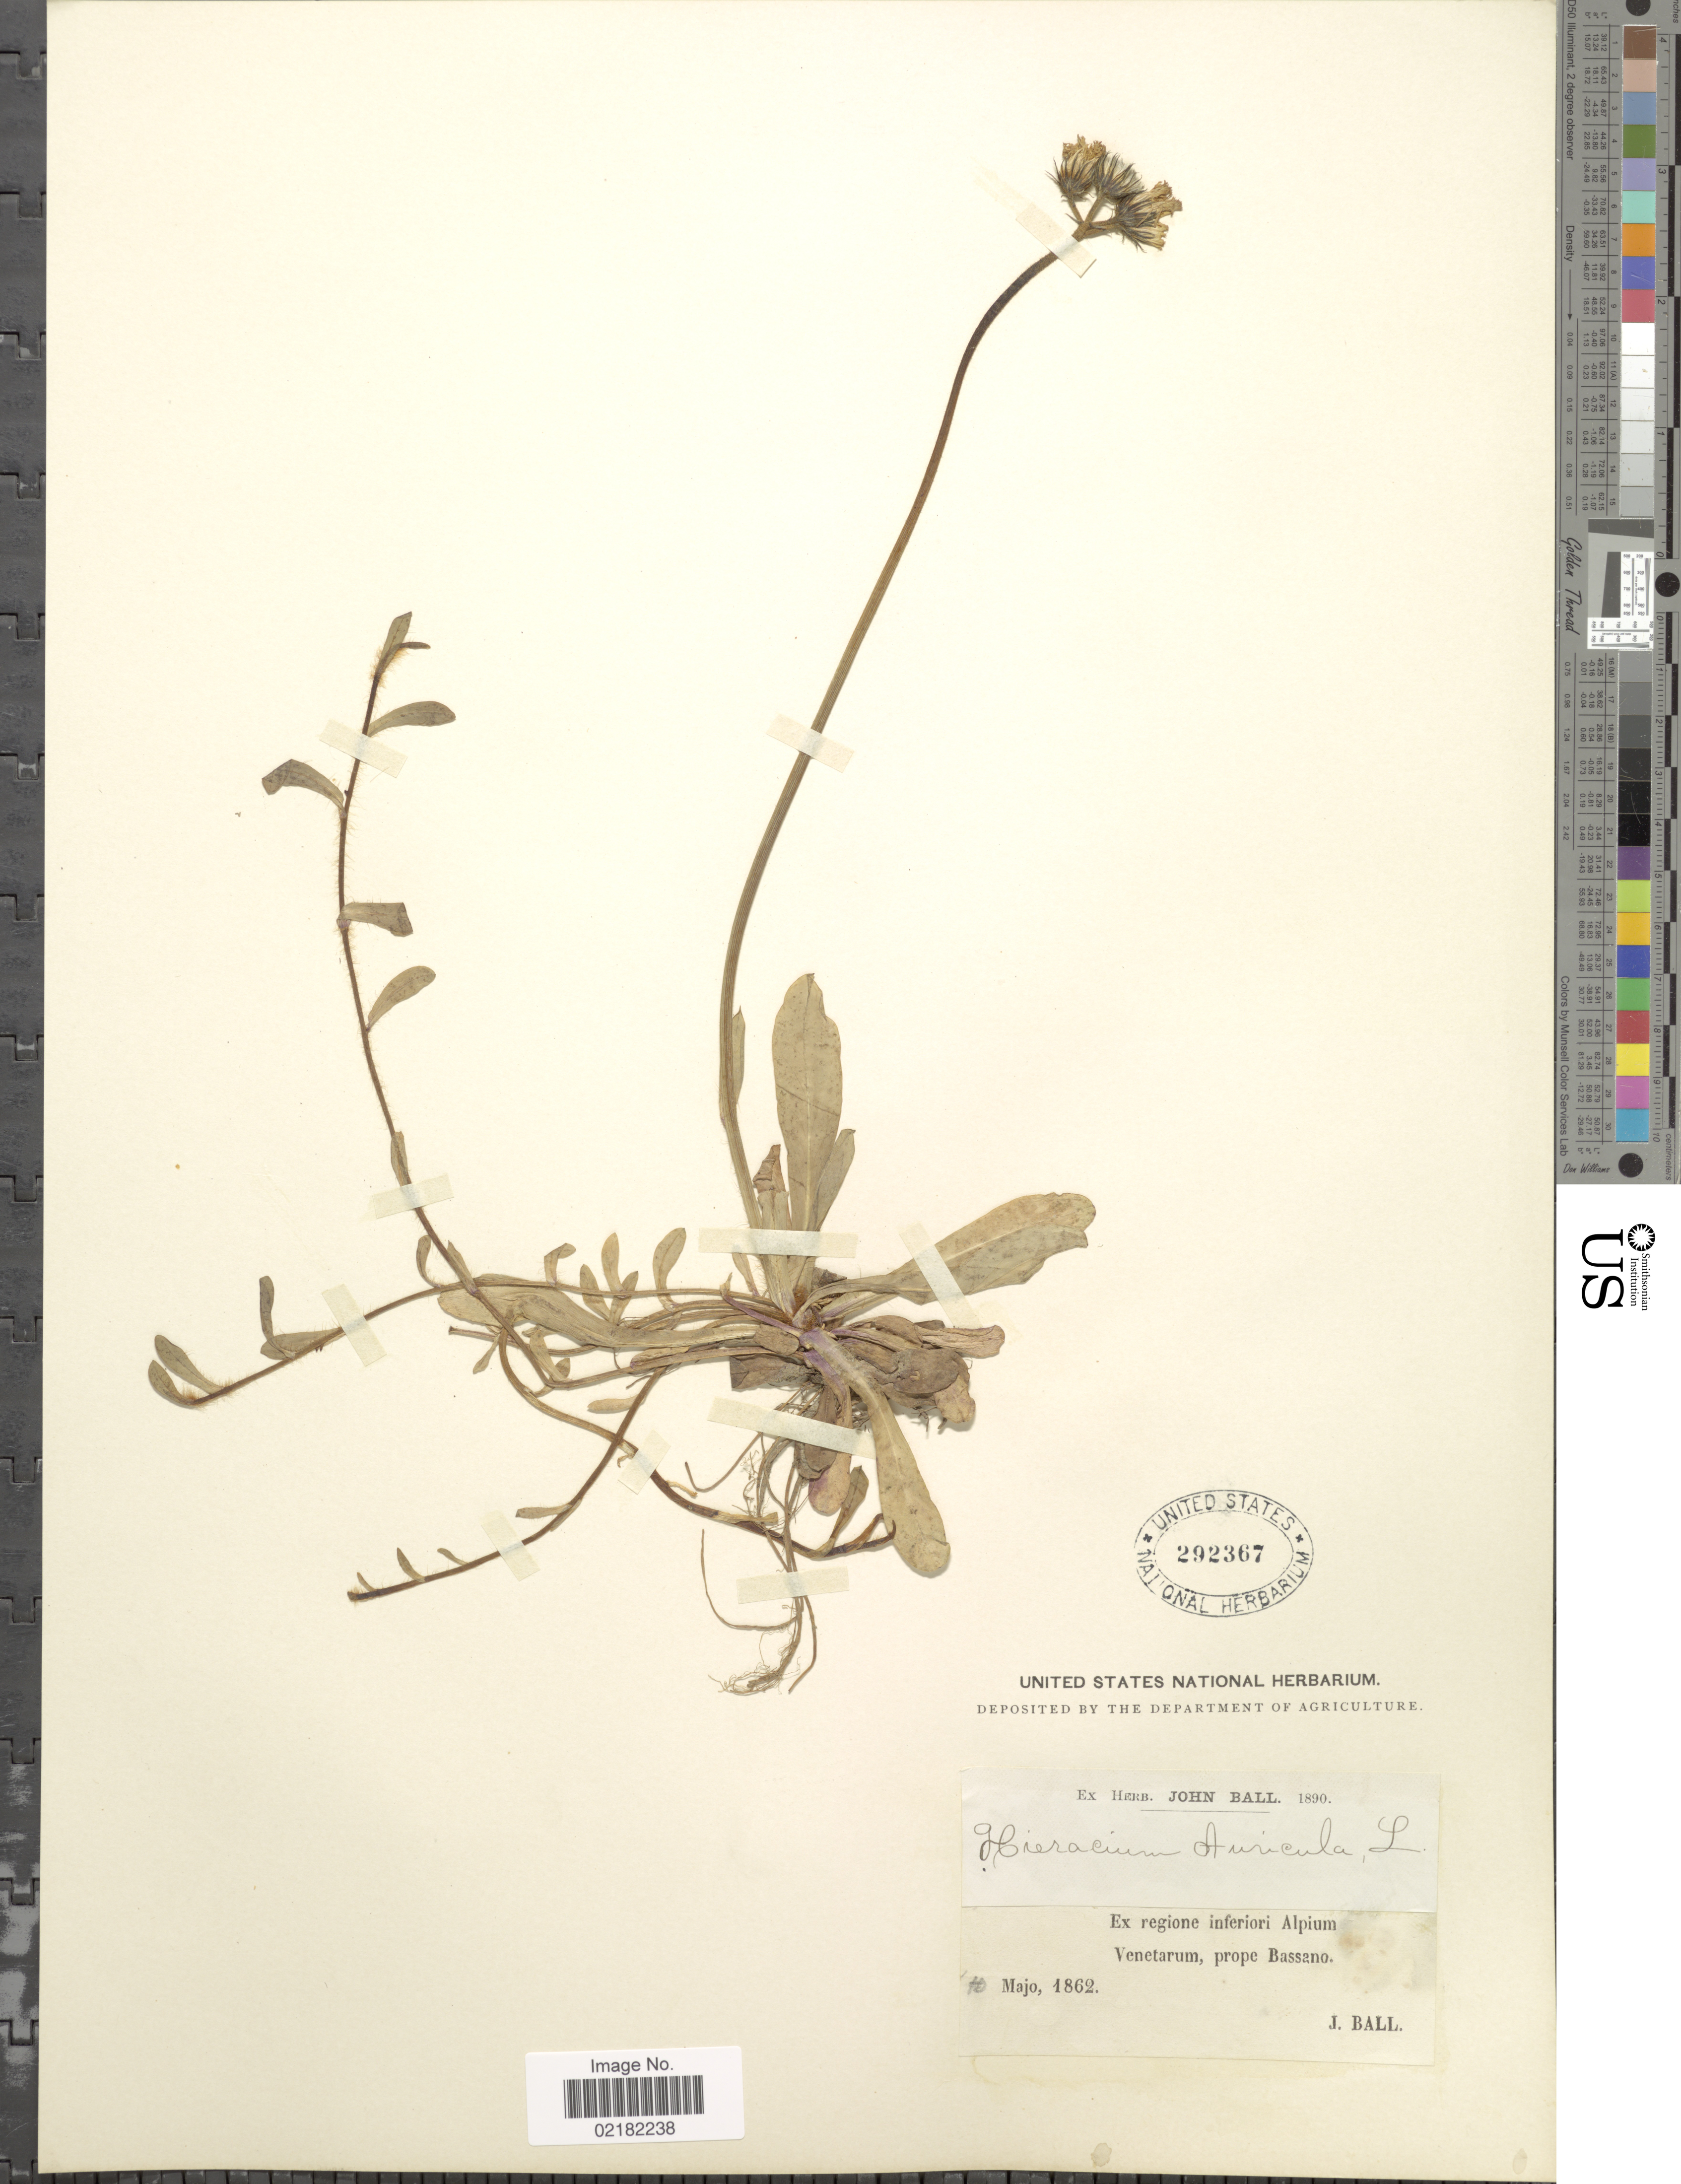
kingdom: Plantae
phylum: Tracheophyta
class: Magnoliopsida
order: Asterales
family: Asteraceae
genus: Pilosella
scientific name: Pilosella floribunda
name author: (Wimm. & Grab.) Fr. a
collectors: J. Ball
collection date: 1862-05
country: Italy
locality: Ex regione inferiore Alpium Venetarum, prope Bassano.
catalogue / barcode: US 292367